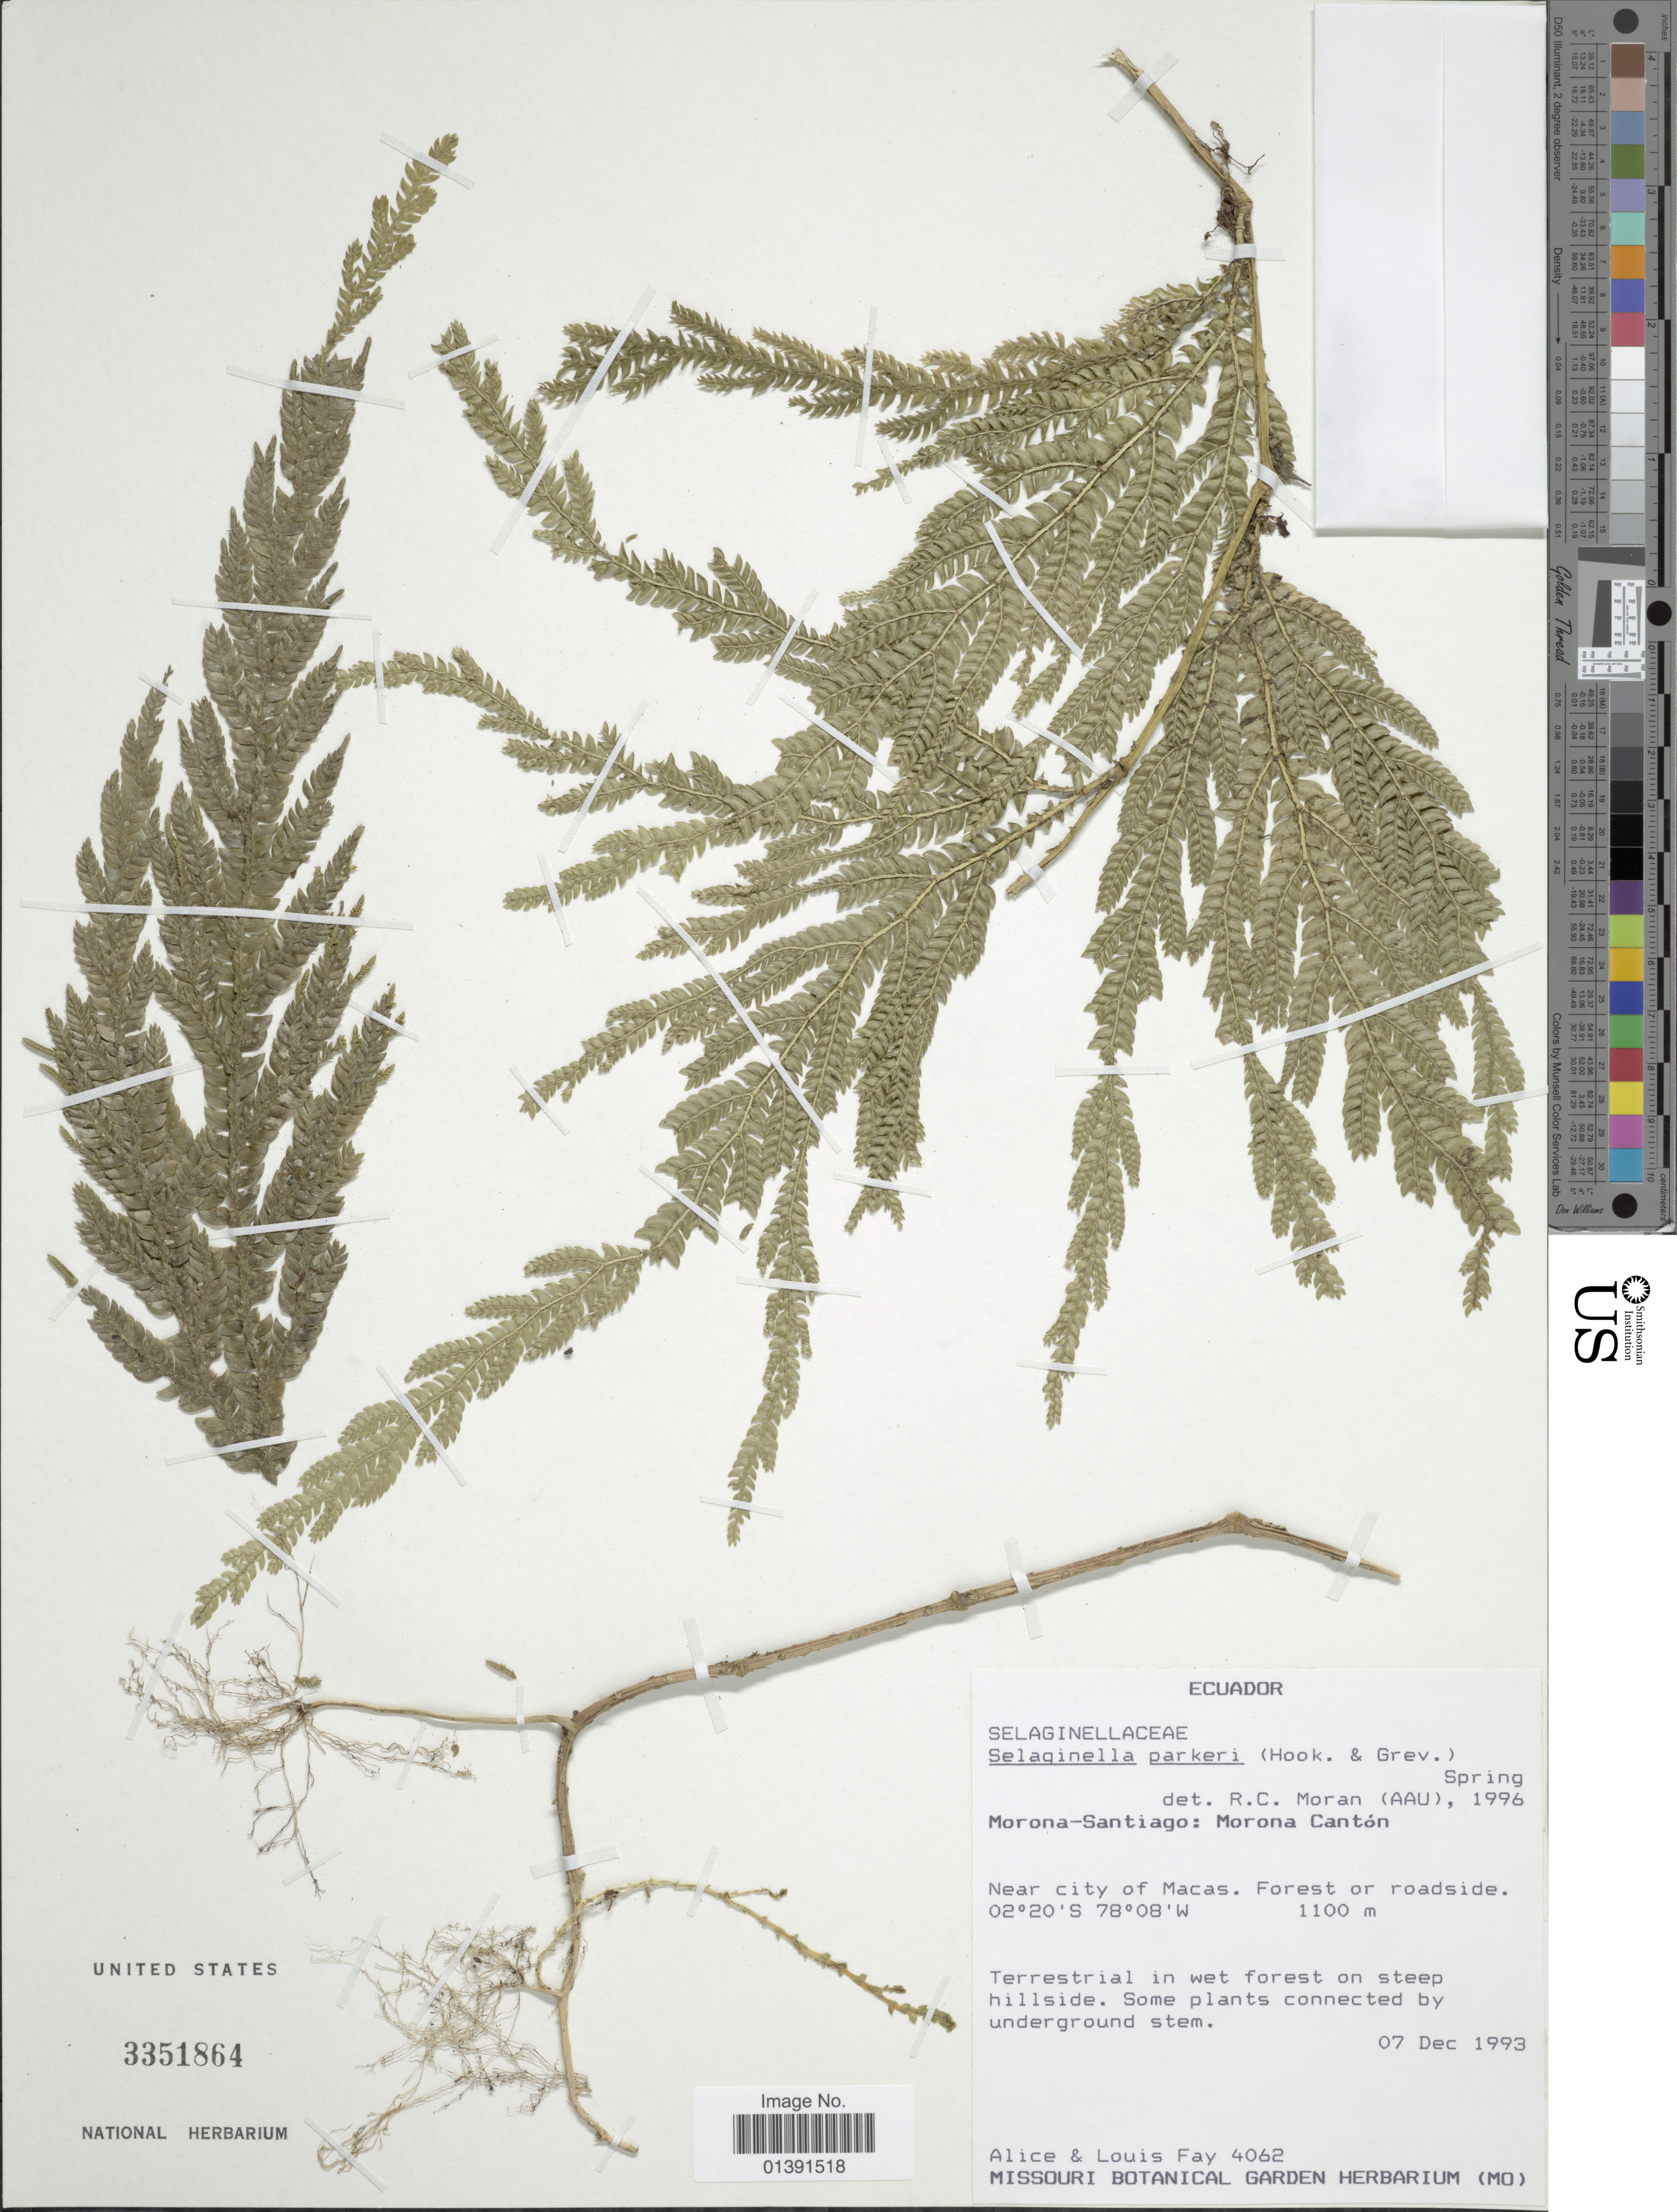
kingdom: Plantae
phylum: Tracheophyta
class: Lycopodiopsida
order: Selaginellales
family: Selaginellaceae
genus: Selaginella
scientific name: Selaginella parkeri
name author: (Hook. & Grev.) Spring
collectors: A. Fay & L. Fay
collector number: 4062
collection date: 1993-12-07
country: Ecuador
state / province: Morona-Santiago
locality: Near City of macas, forest of roadside, Morona Cantón.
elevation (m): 1100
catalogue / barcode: US 3351864